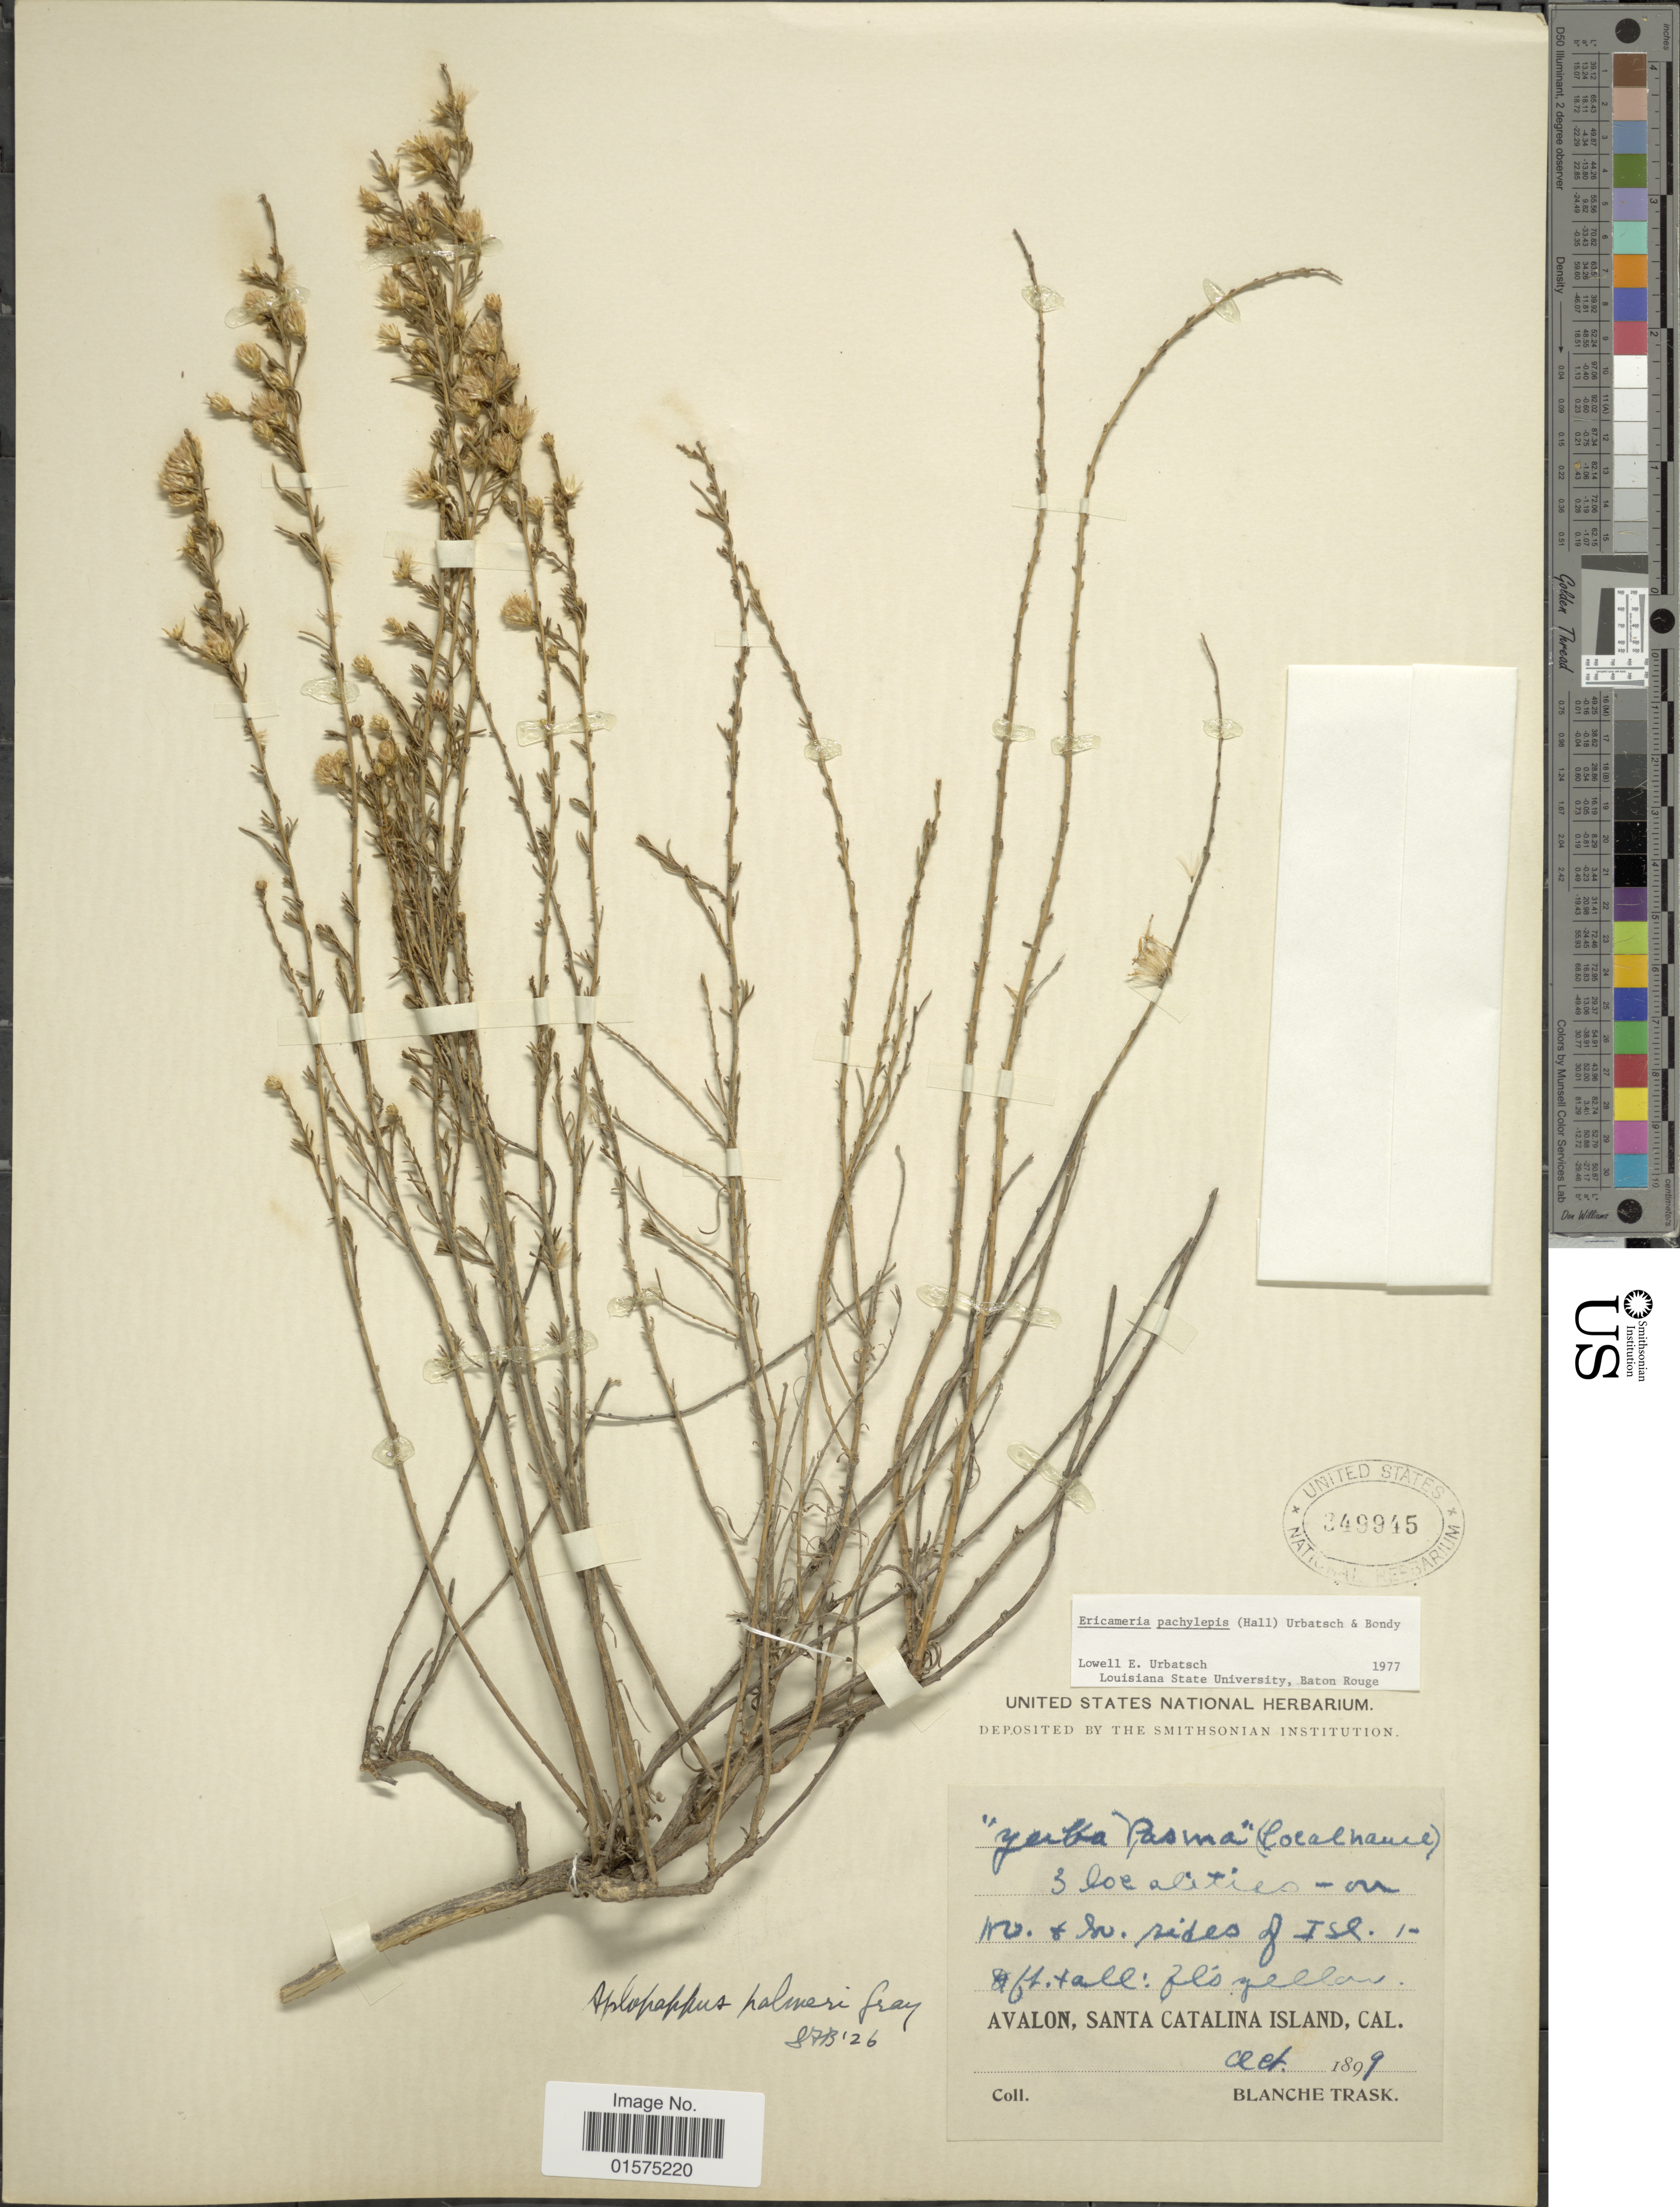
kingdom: Plantae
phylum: Tracheophyta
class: Magnoliopsida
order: Asterales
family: Asteraceae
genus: Ericameria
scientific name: Ericameria pachylepis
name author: (Hall.) Urbatsch & Bondy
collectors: B. Trask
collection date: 1899-10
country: United States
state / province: California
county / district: Los Angeles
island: Santa Catalina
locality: Avalon, Santa Catalina Island. on w & so. sides of Isl.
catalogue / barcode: US 349945